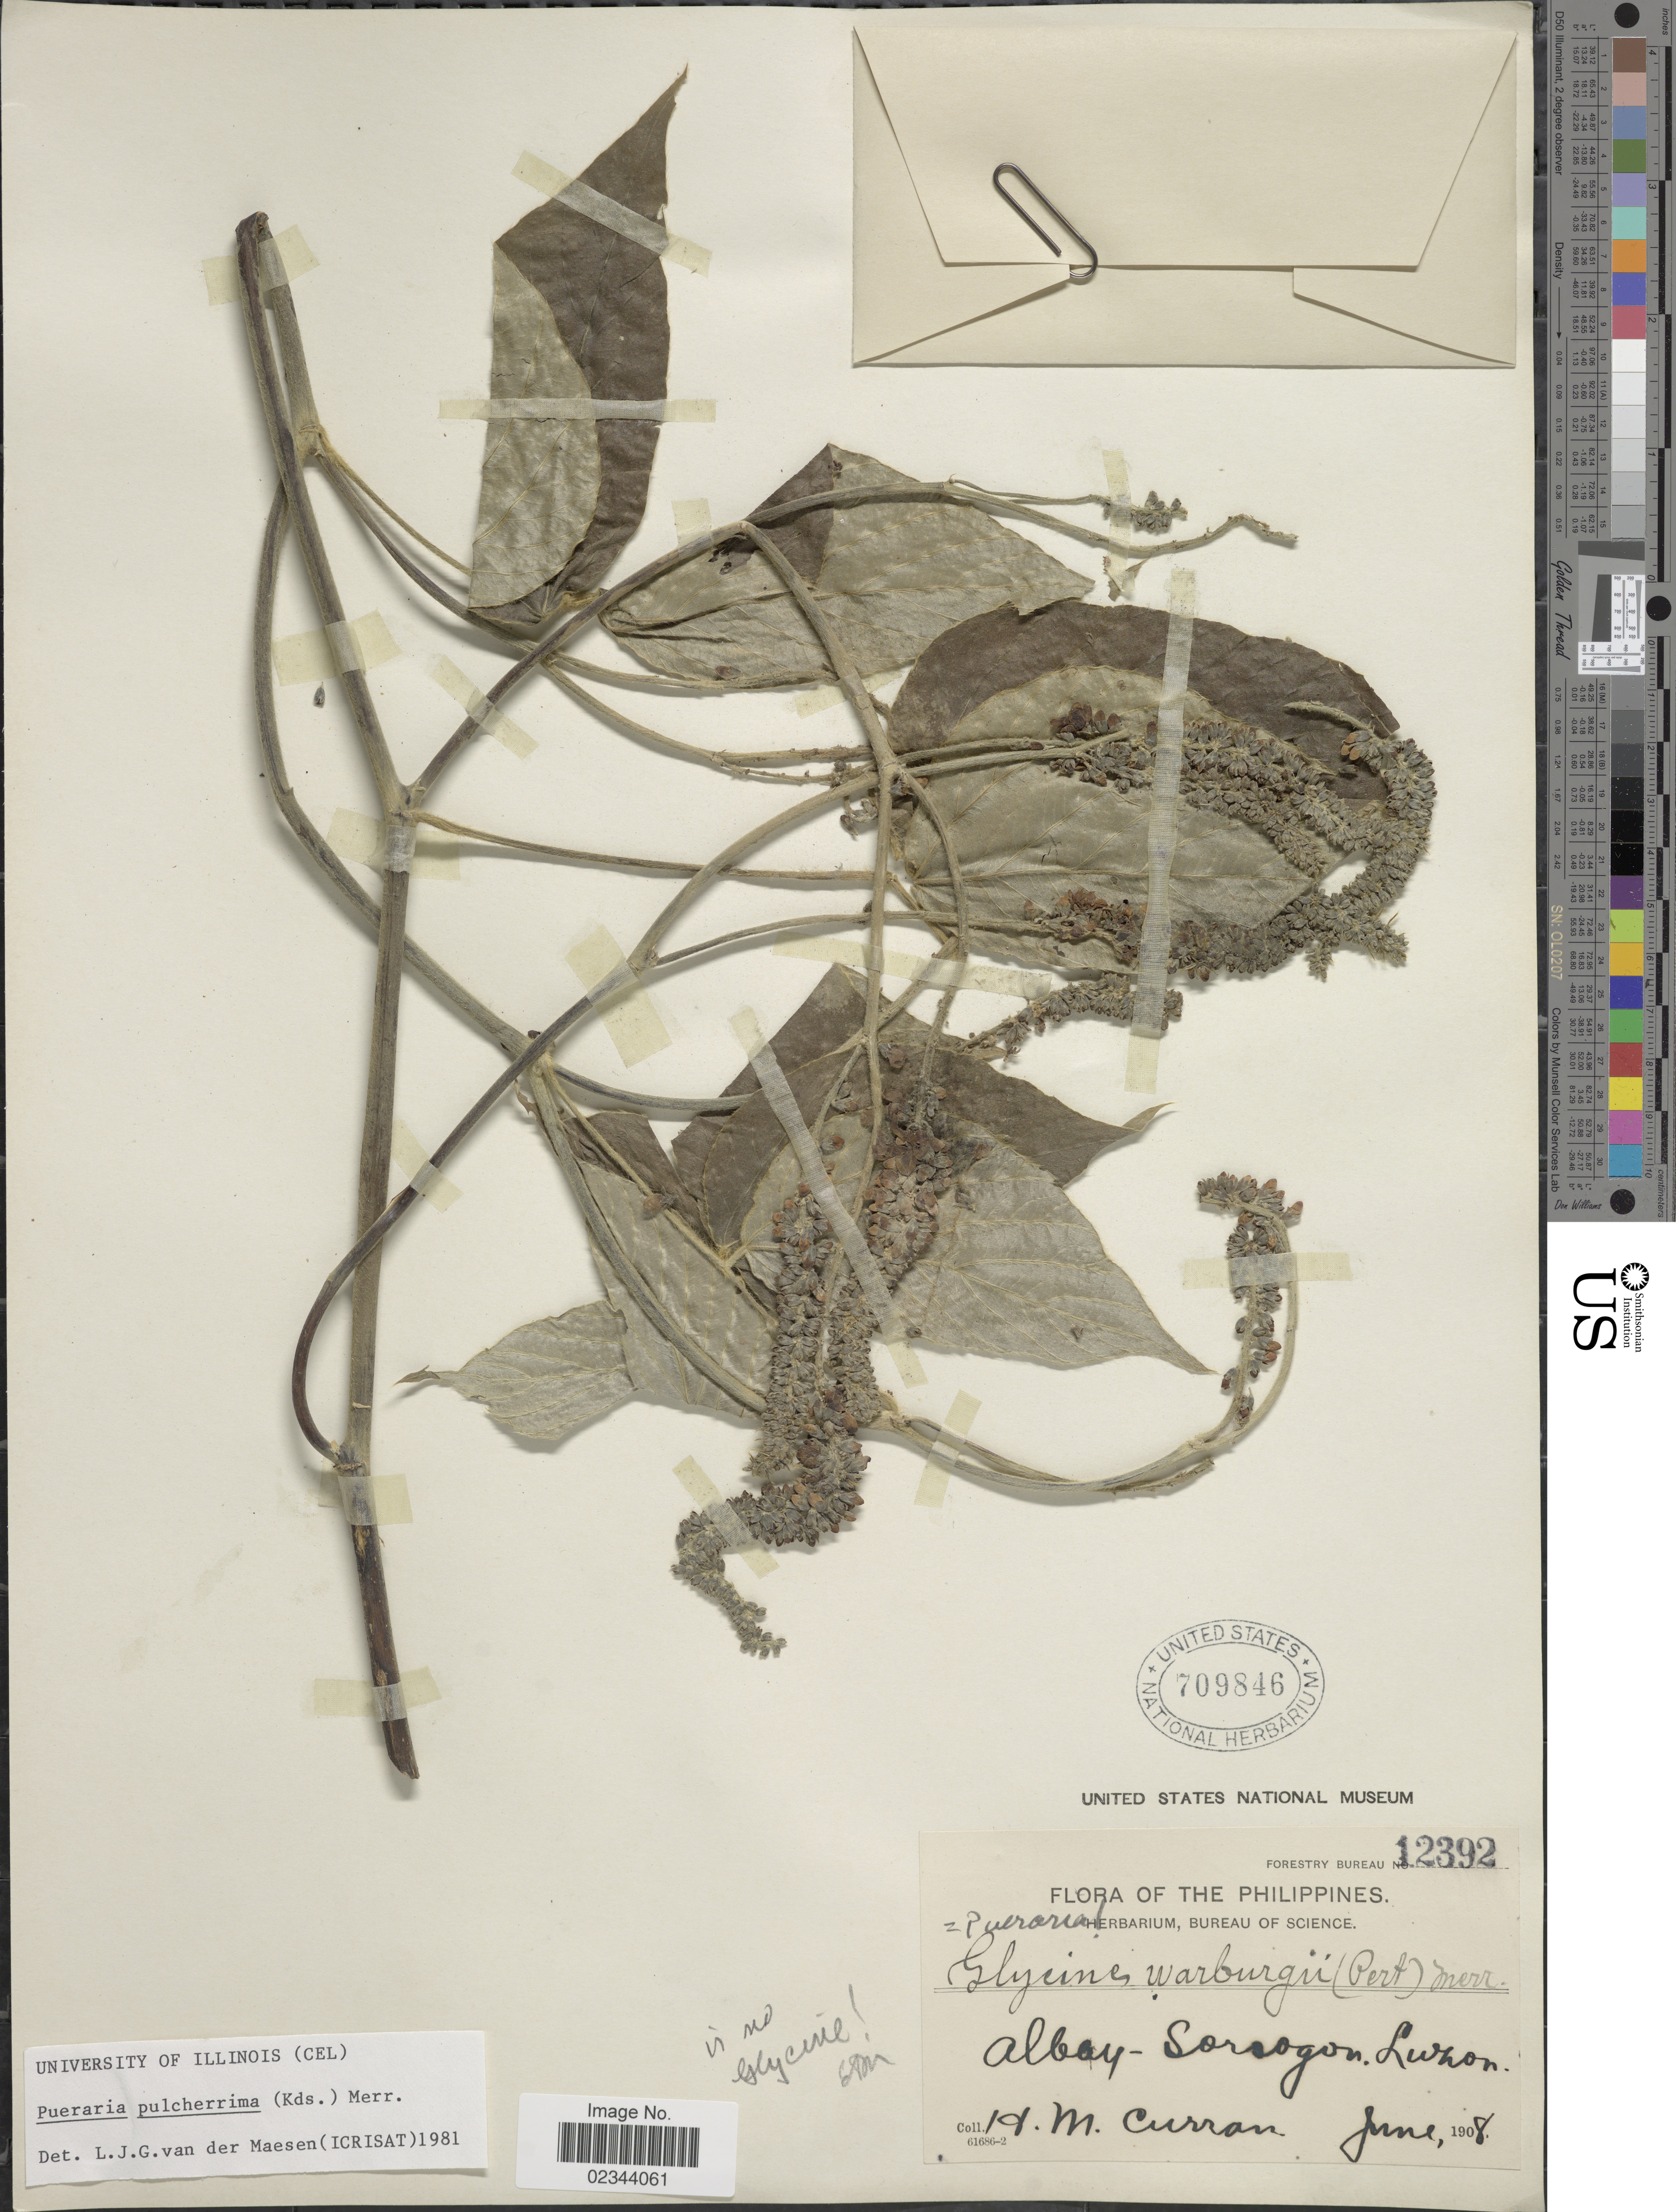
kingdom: Plantae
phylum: Tracheophyta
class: Magnoliopsida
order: Fabales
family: Fabaceae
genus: Pueraria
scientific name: Pueraria pulcherrima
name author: (Koord.) Koord.-Schum.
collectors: H. M. Curran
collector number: Forestry Bureau 12392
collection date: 1908-06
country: Philippines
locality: Albay-Sorsogon Luzon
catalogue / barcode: US 709846